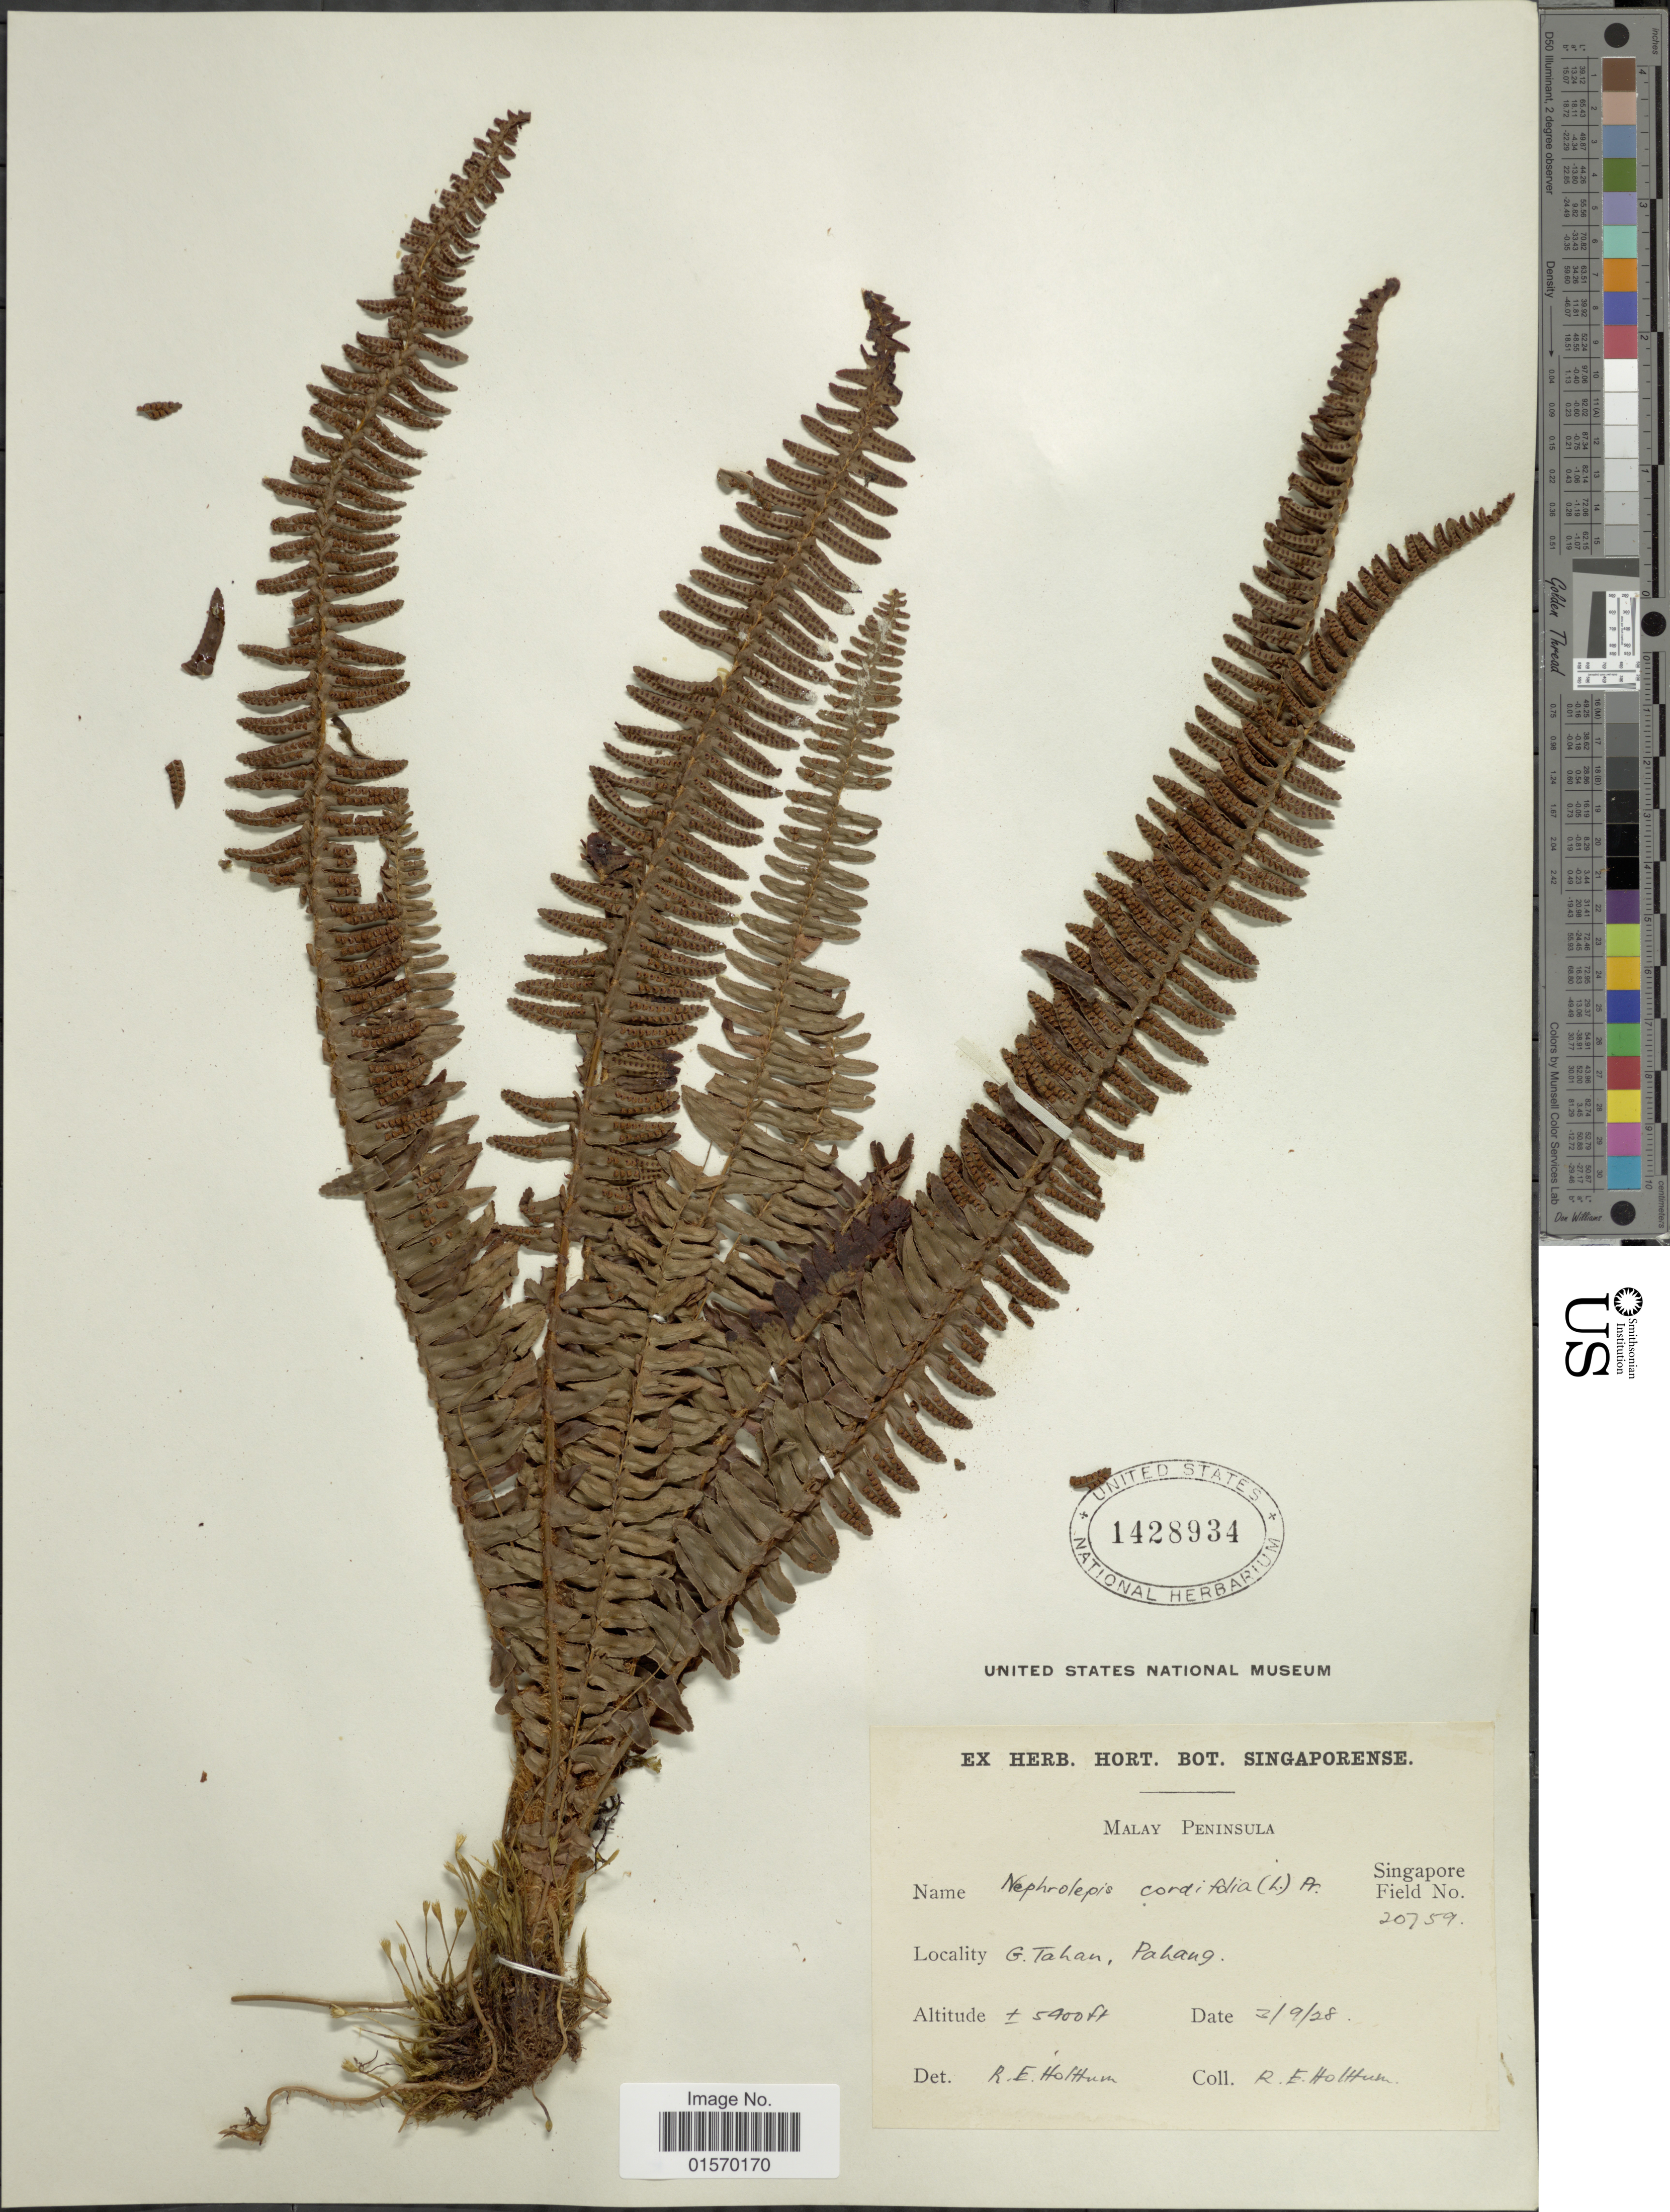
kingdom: Plantae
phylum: Tracheophyta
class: Polypodiopsida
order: Polypodiales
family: Nephrolepidaceae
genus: Nephrolepis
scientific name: Nephrolepis cordifolia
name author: (L.) C. Presl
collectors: R. E. Holttum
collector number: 20759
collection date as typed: Transcribed d/m/y: 3/9/28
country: Malaysia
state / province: Pahang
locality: G. Tahan, Malay Peninsula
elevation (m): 1798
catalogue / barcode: US 1428934